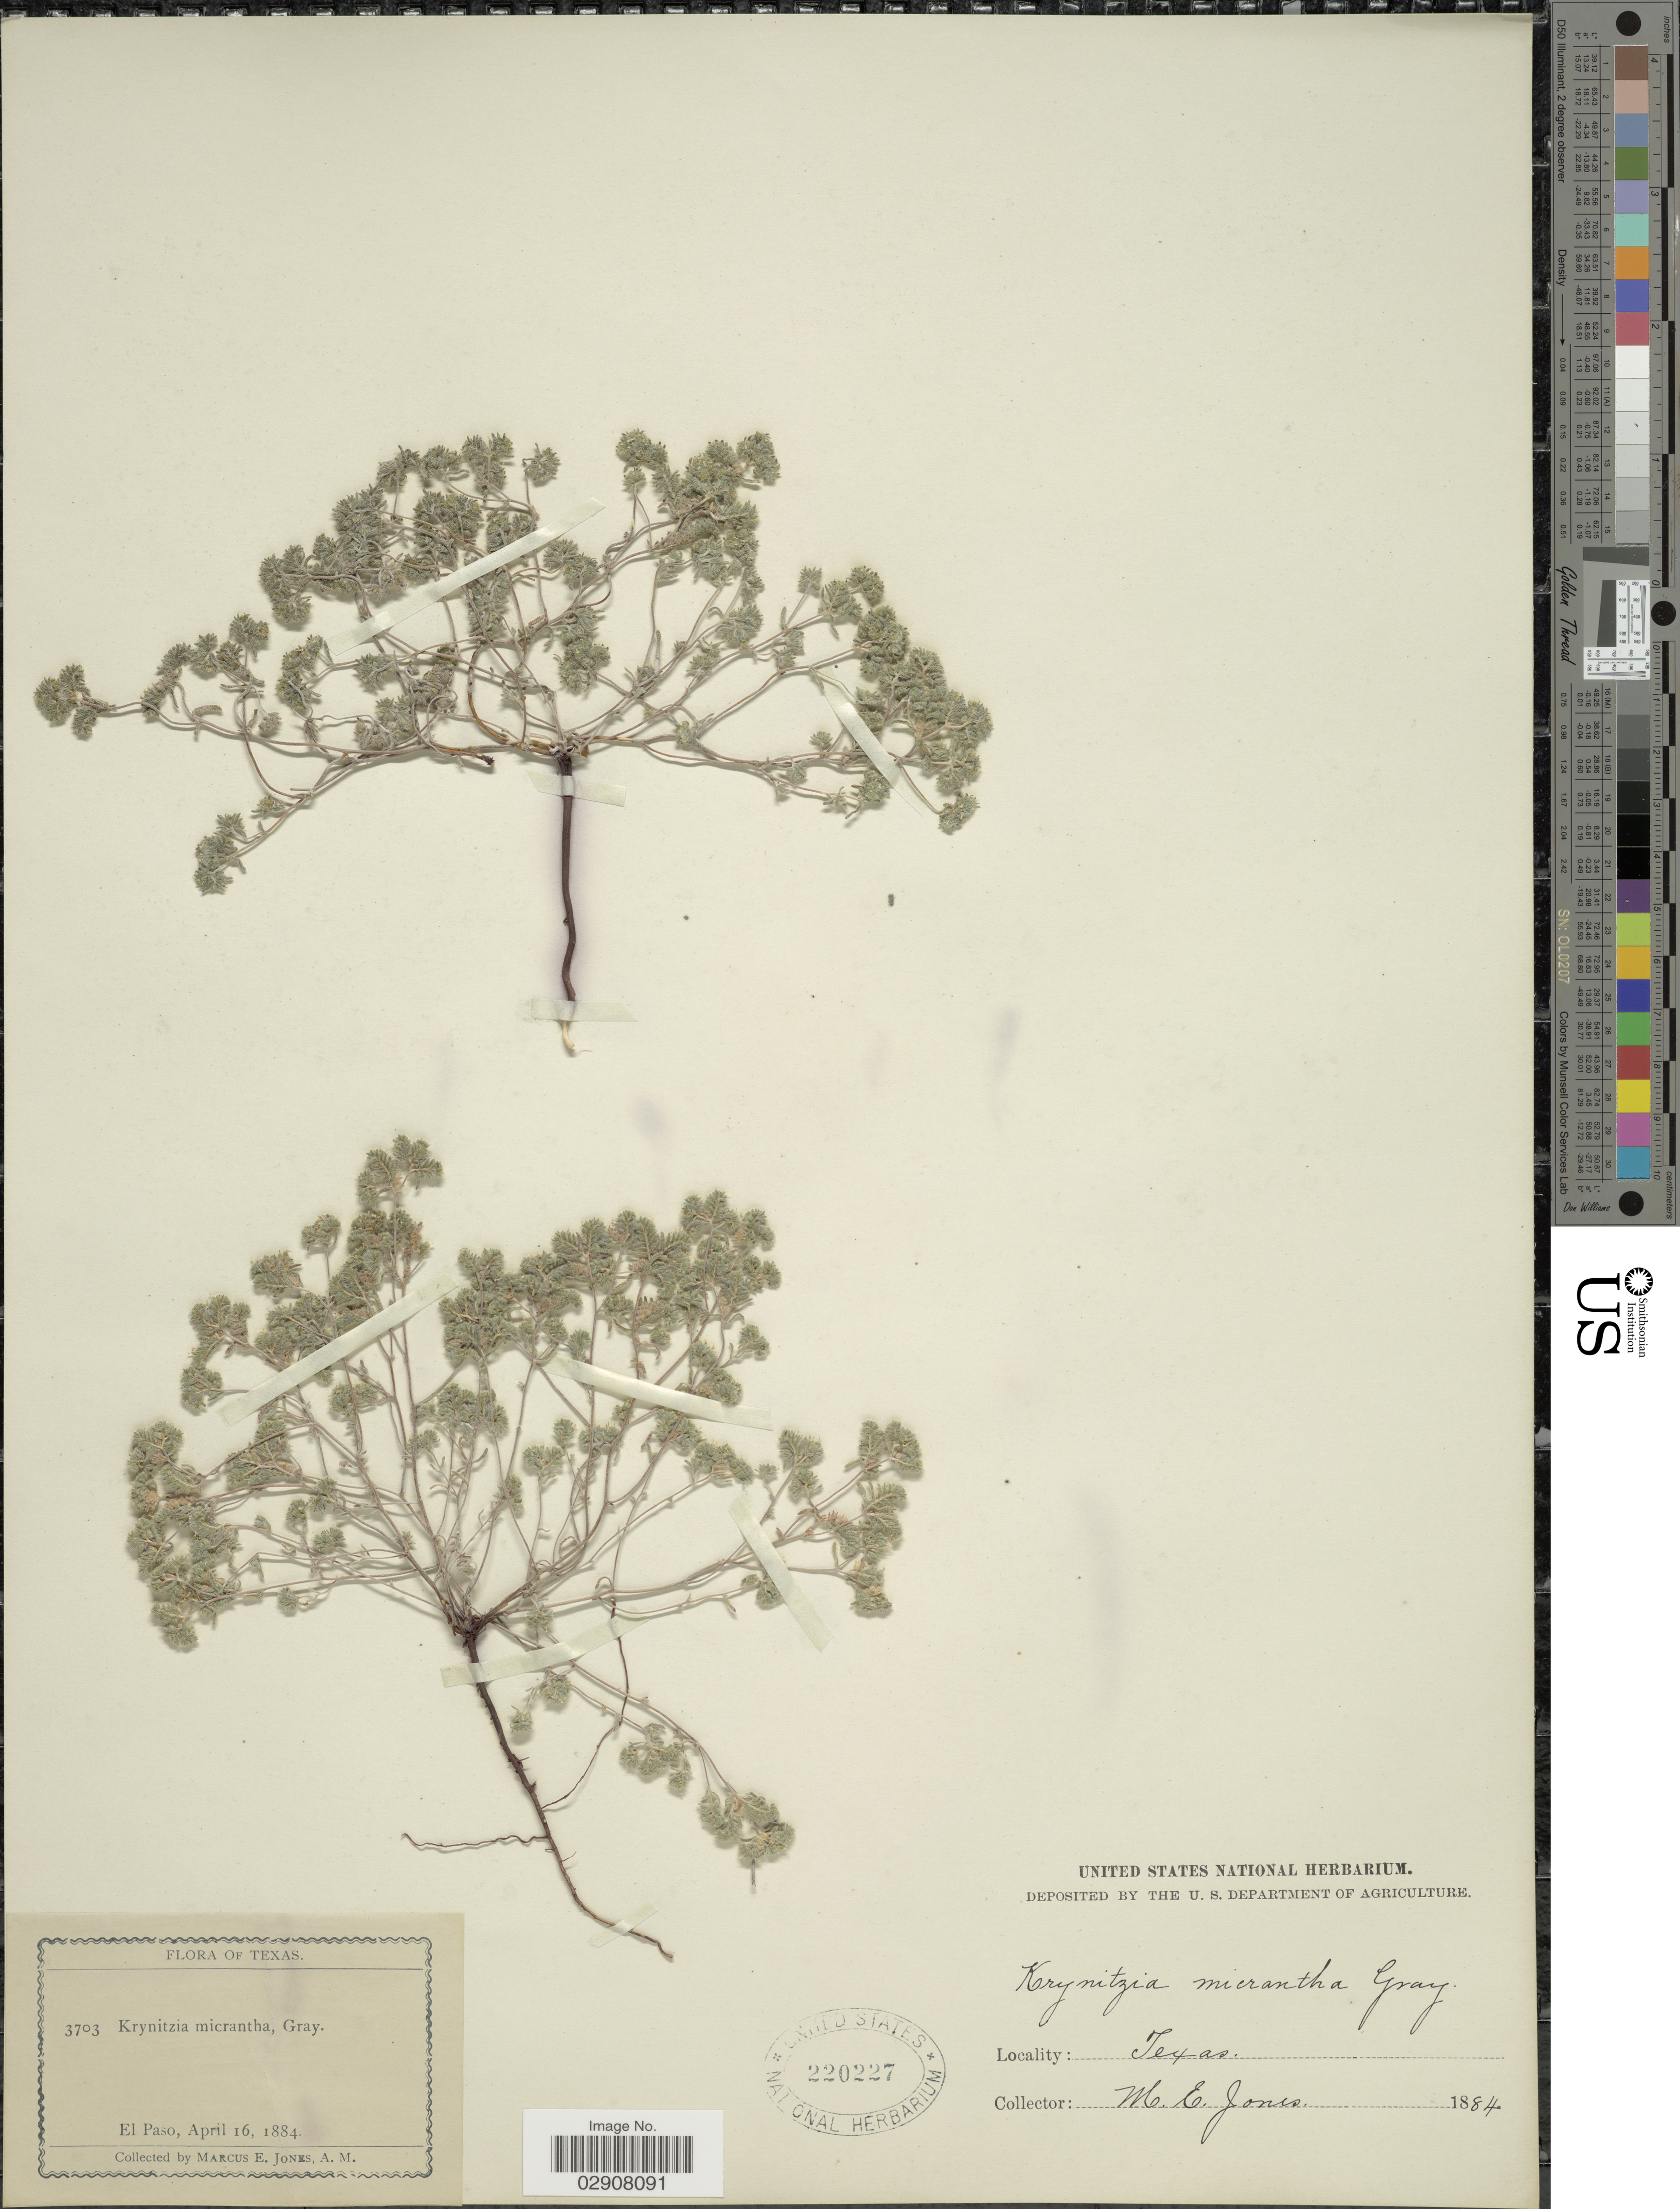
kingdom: Plantae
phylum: Tracheophyta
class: Magnoliopsida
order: Boraginales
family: Boraginaceae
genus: Cryptantha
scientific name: Cryptantha micrantha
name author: (Torr.) I.M. Johnst.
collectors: M. E. Jones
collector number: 3703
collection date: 1884-04-16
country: United States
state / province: Texas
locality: El Paso.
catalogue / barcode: US 220227